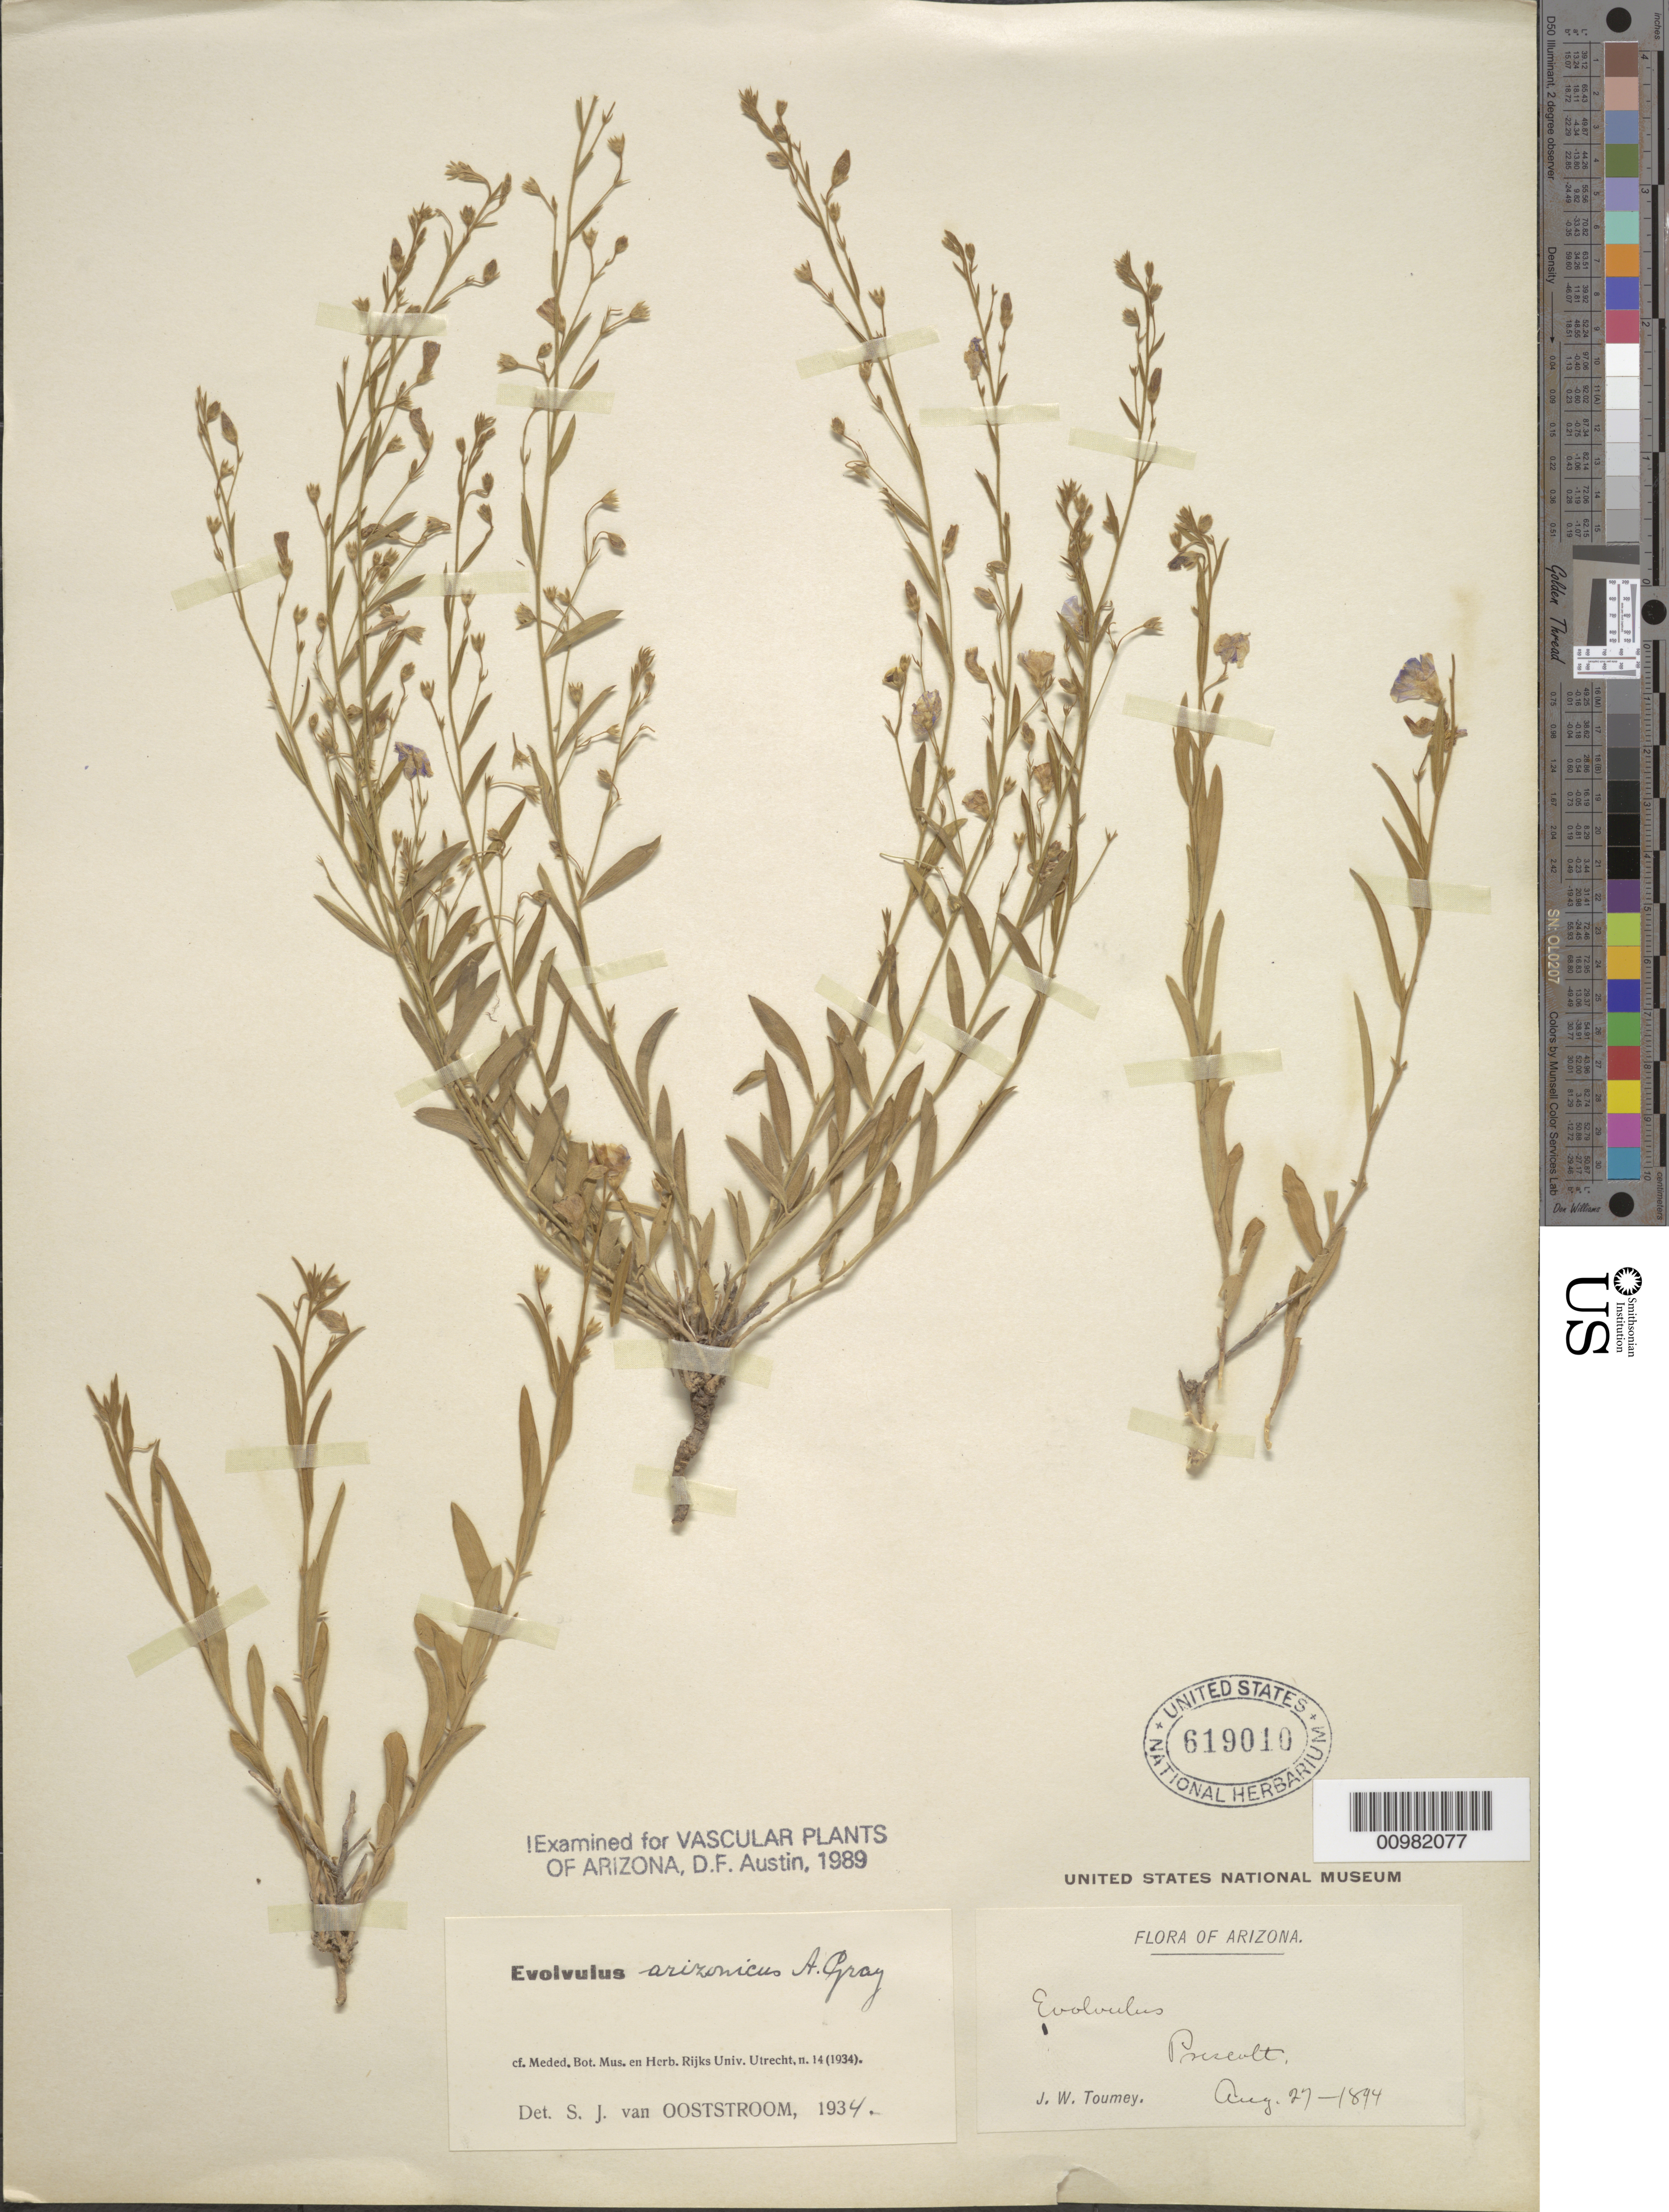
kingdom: Plantae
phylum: Tracheophyta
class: Magnoliopsida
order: Solanales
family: Convolvulaceae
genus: Evolvulus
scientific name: Evolvulus arizonicus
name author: A. Gray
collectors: J. W. Toumey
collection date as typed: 27 Aug 1894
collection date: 1894-08-27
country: United States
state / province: Arizona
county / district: Yavapai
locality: Prescott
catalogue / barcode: US 619010